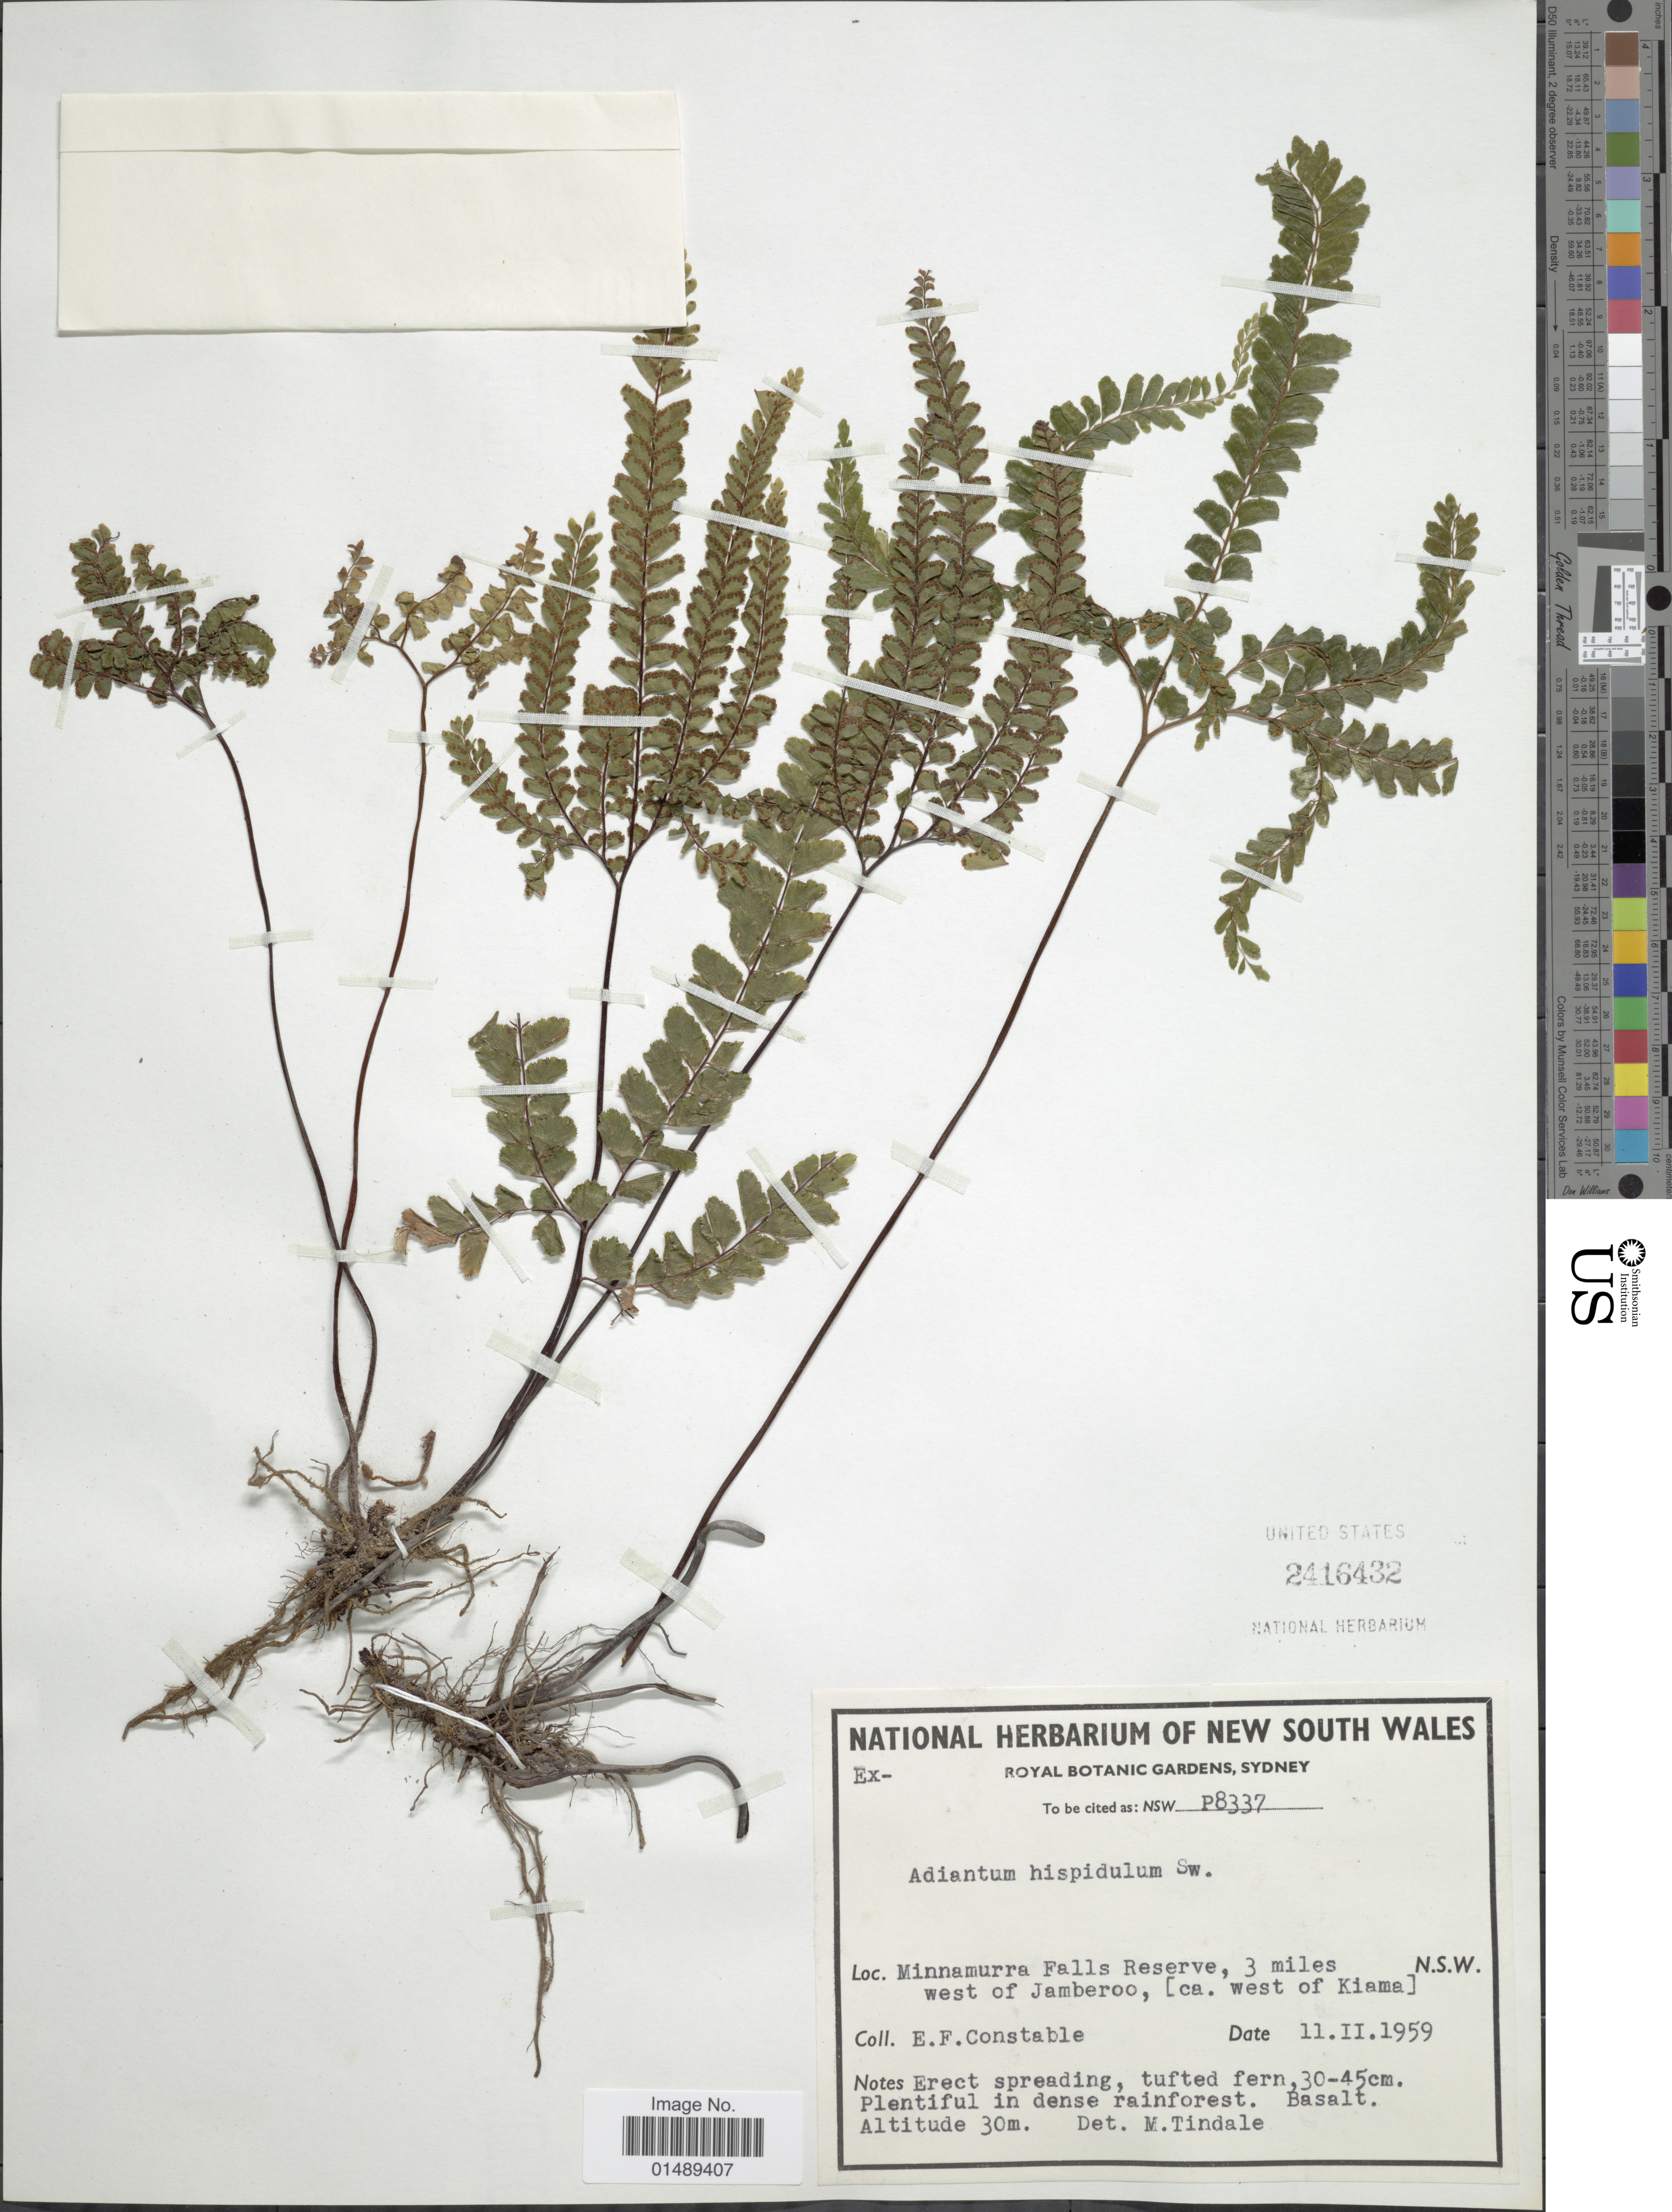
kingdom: Plantae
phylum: Tracheophyta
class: Polypodiopsida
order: Polypodiales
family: Pteridaceae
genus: Adiantum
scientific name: Adiantum hispidulum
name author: Sw.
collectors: E. F. Constable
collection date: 1959-02-11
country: Australia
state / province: New South Wales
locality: Minnamurra Falls Reserve, 3 miles west of Jamberoo, (ca. west of Kiama)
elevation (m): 30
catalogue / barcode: US 2416432